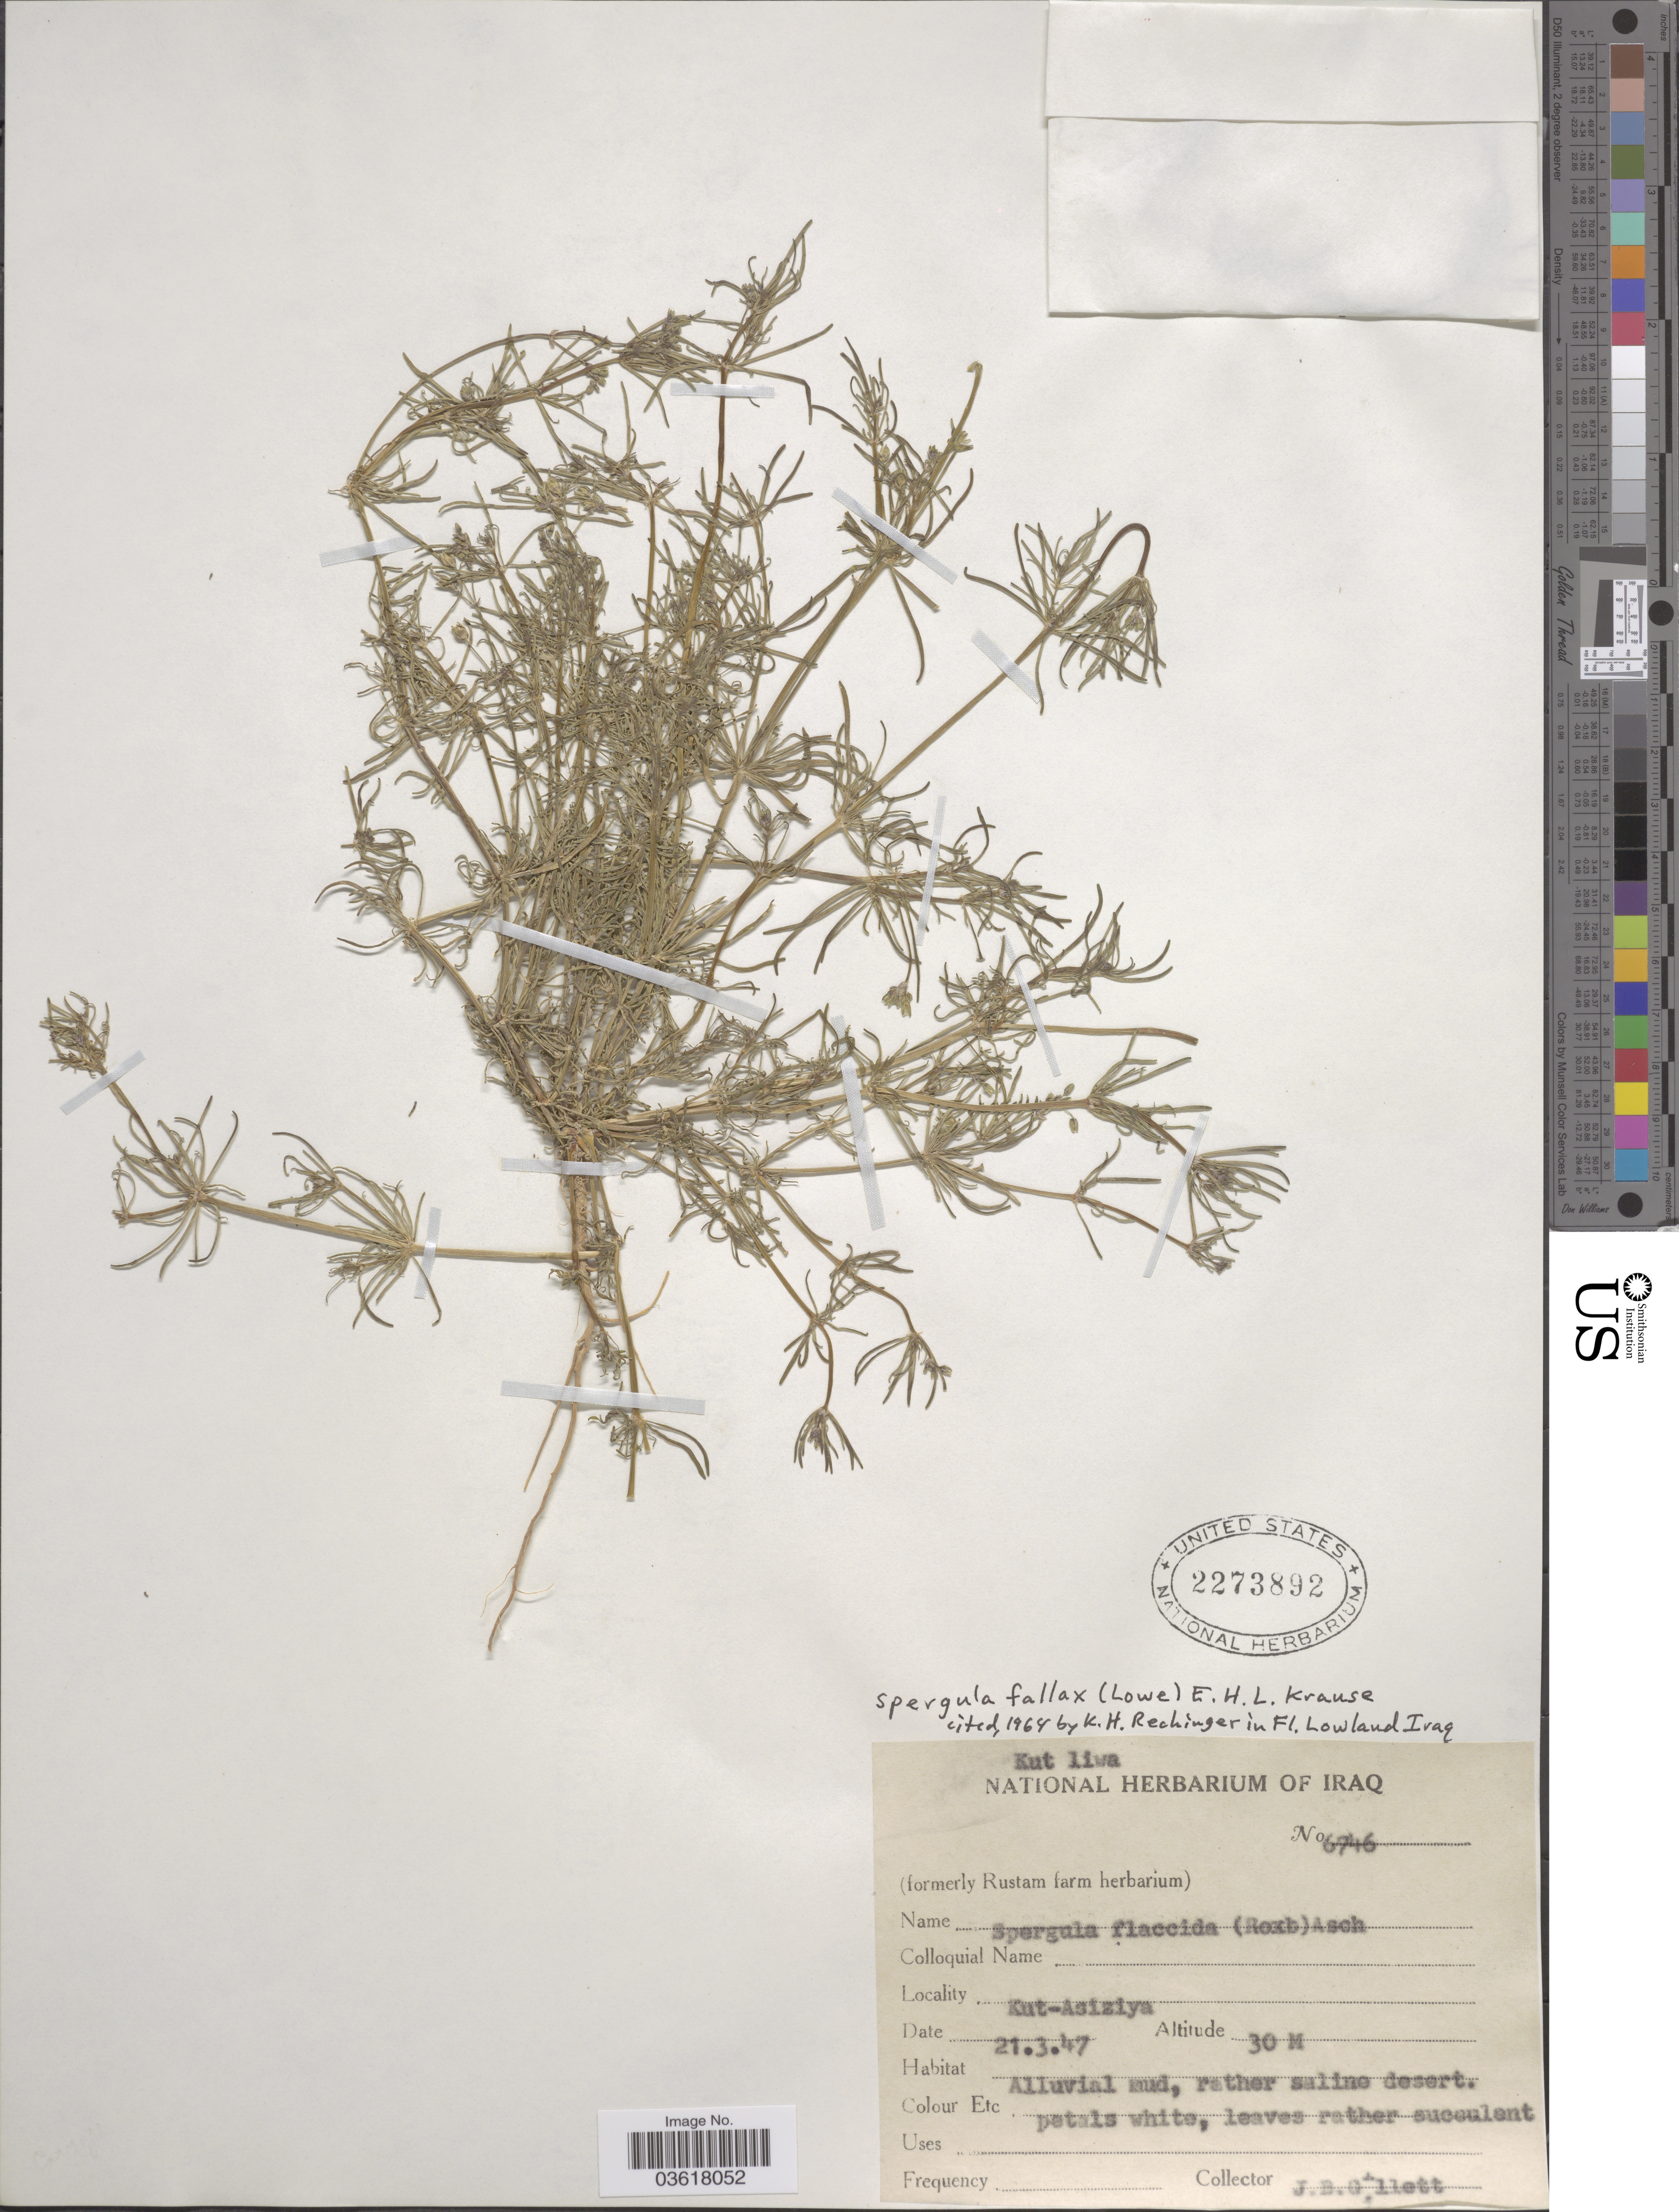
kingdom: Plantae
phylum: Tracheophyta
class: Magnoliopsida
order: Caryophyllales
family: Caryophyllaceae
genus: Spergula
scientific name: Spergula fallax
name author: (Lowe) E.H.L. Krause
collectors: J. B. Gillett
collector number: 6746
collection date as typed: Transcribed d/m/y: 21/3/47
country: Iraq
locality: Kut Liwa. Kut-Asiziya.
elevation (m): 30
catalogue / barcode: US 2273892